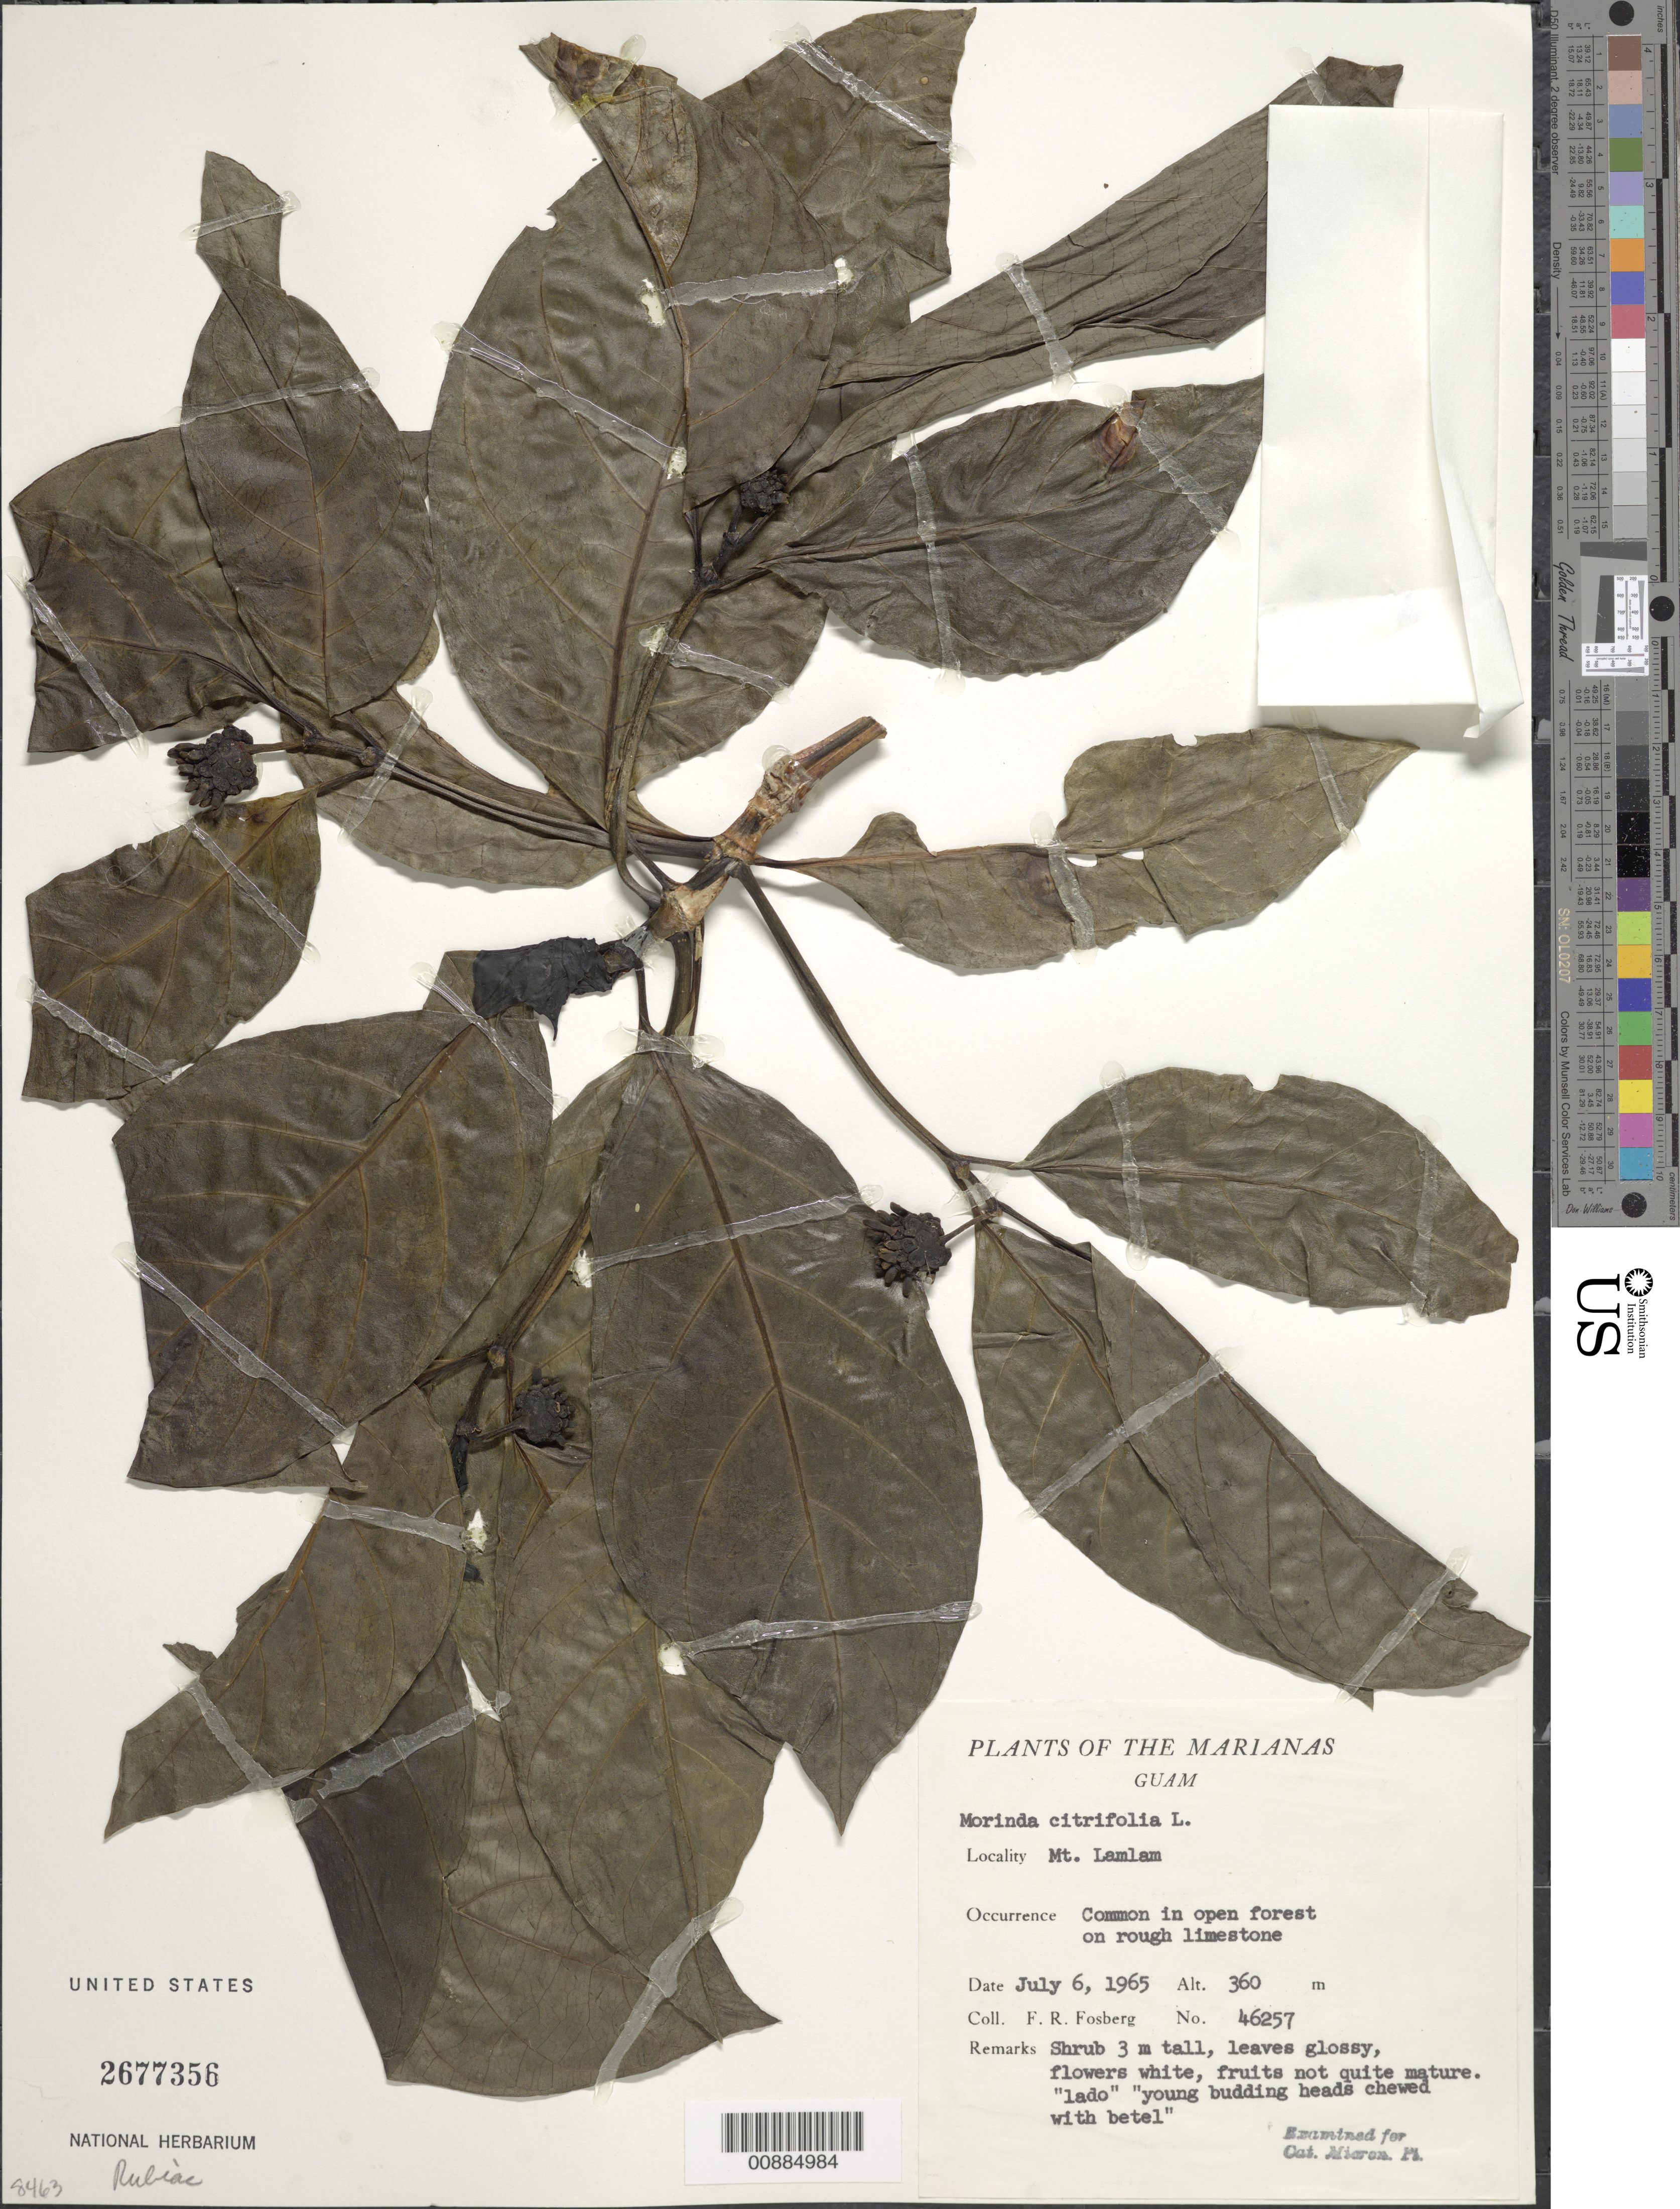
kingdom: Plantae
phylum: Tracheophyta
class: Magnoliopsida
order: Gentianales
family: Rubiaceae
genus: Morinda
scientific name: Morinda citrifolia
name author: L.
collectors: F. R. Fosberg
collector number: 46257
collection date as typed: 06 Jul 1965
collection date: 1965-07-06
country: Guam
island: Guam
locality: Mt. Lamlam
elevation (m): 360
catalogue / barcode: US 2677356